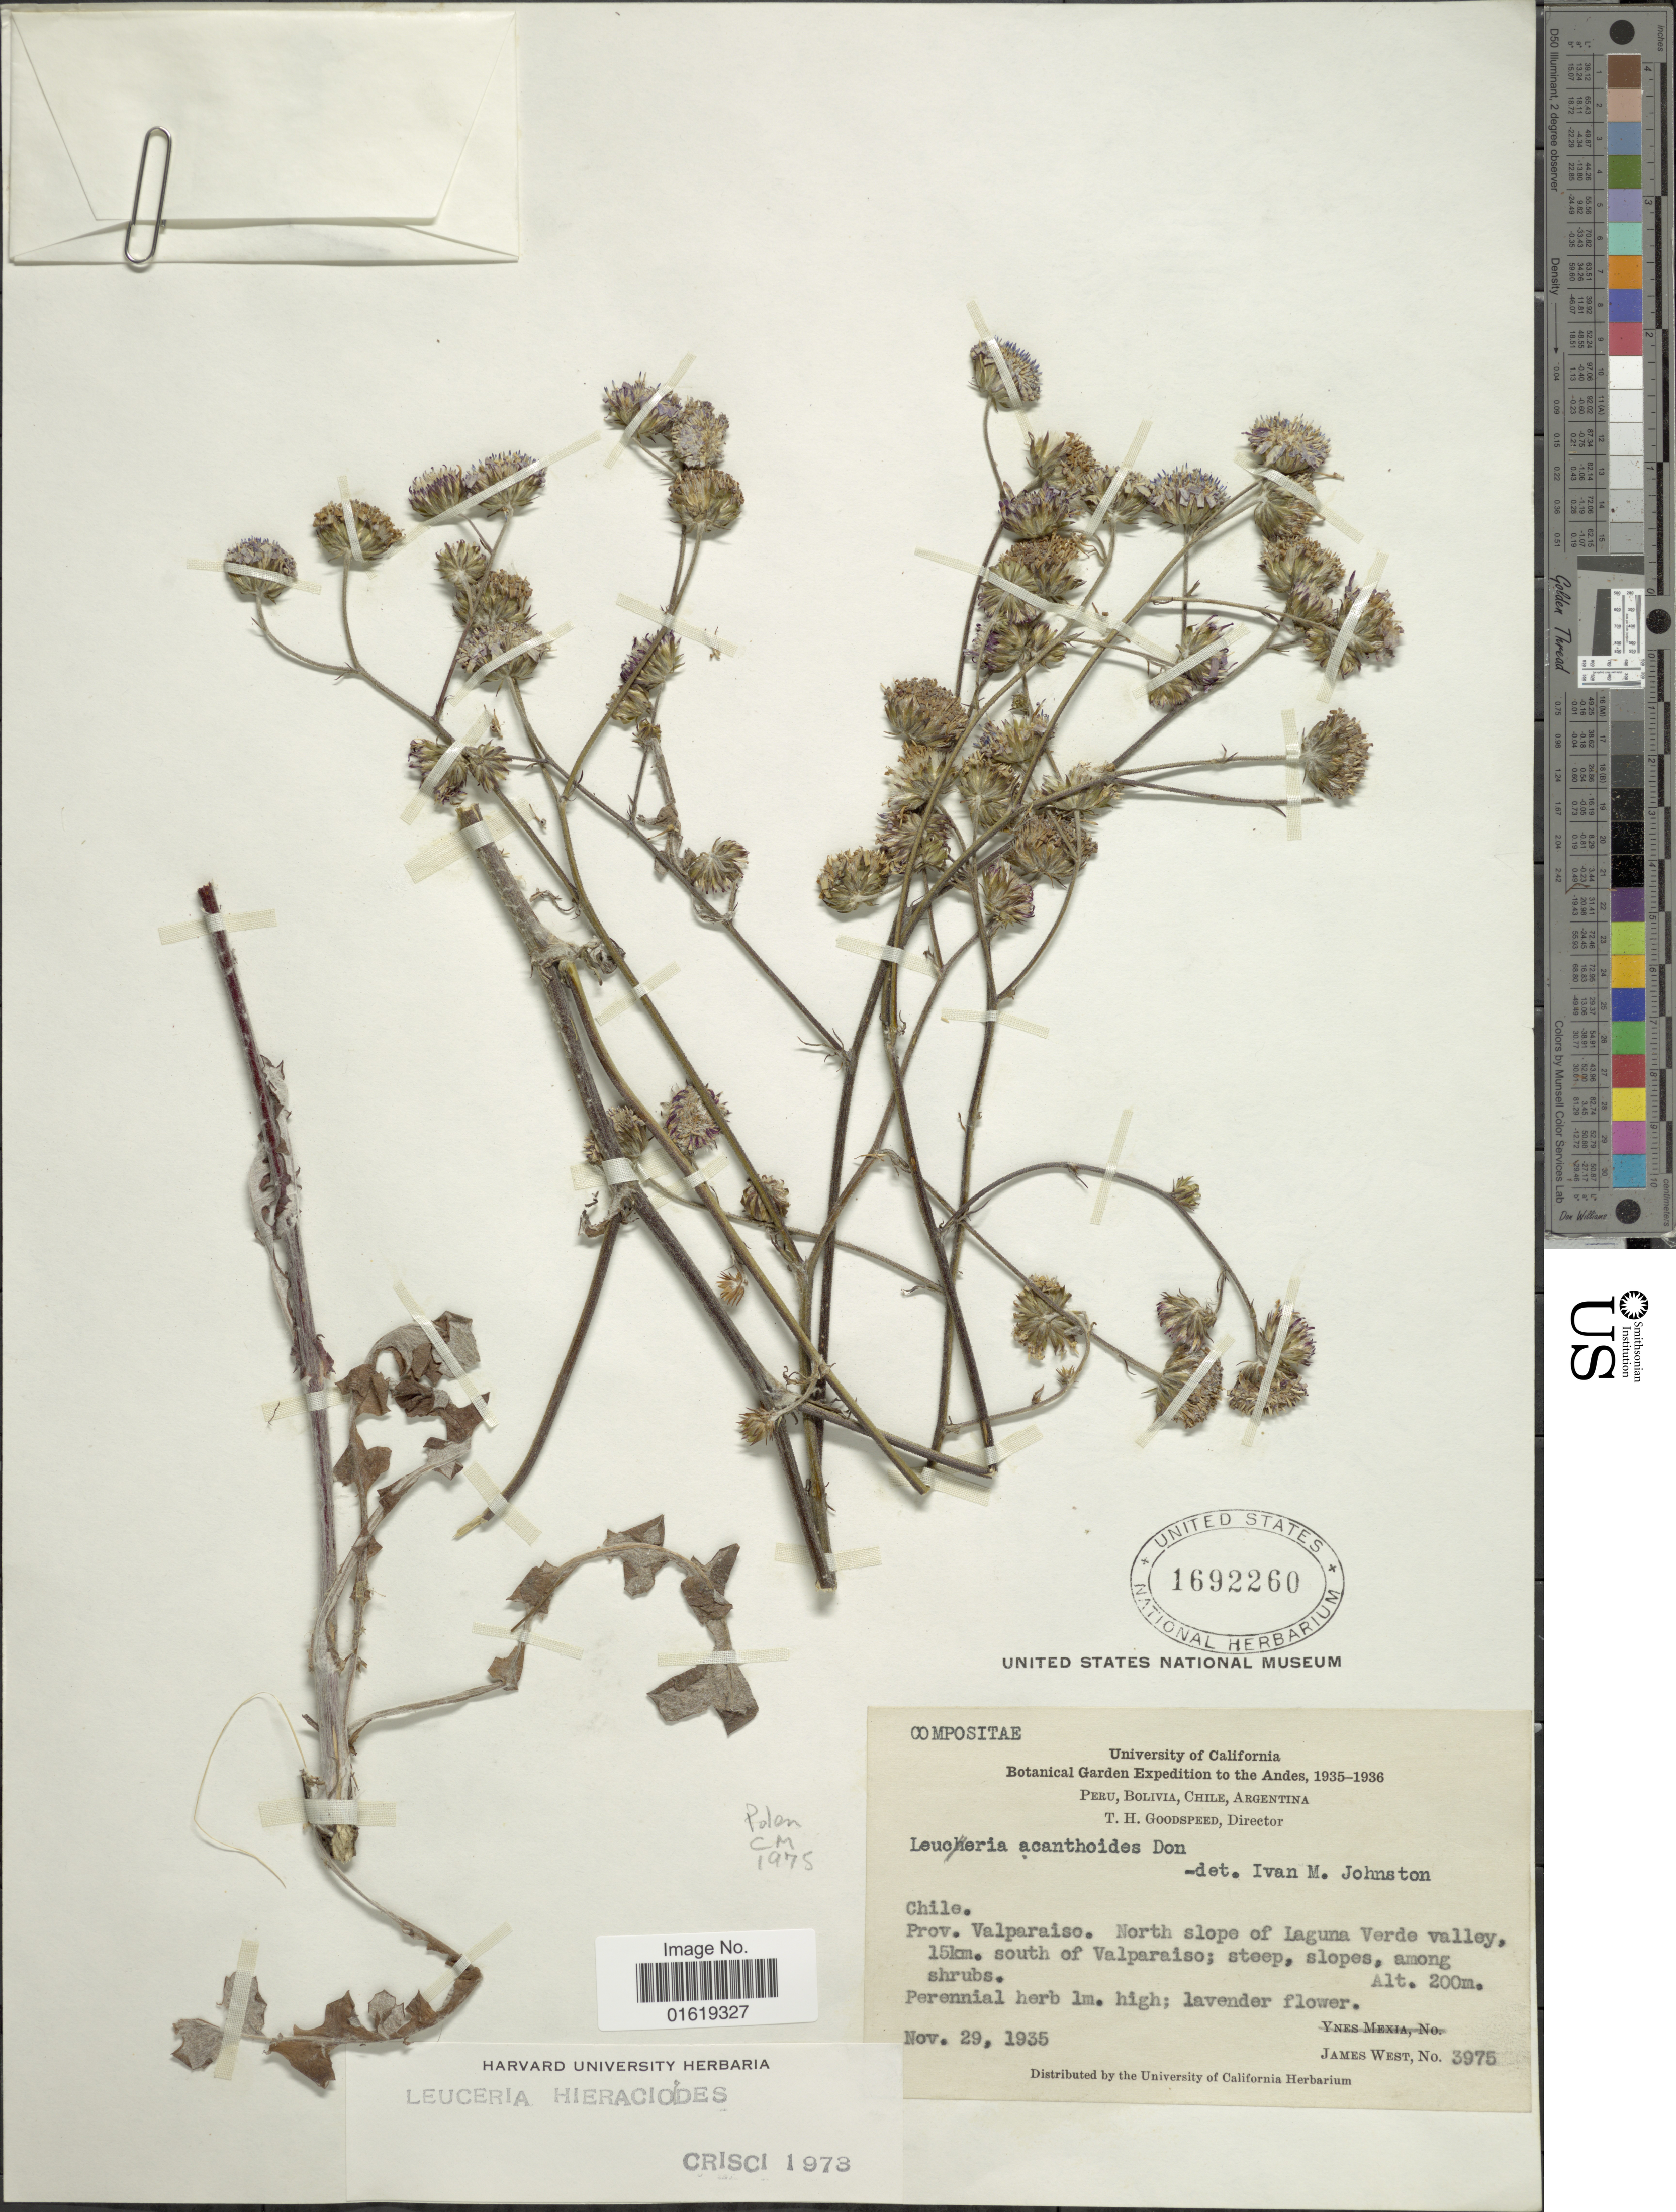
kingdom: Plantae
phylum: Tracheophyta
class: Magnoliopsida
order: Asterales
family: Asteraceae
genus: Leucheria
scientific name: Leucheria hieracioides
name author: Cass.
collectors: J. West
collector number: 3975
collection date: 1935-11-29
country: Chile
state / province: Valparaíso (V)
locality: Chile. Prov. Valparaiso. North slope of Laguna Verde valley, 15km. south of Valparaiso.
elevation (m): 200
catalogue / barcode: US 1692260